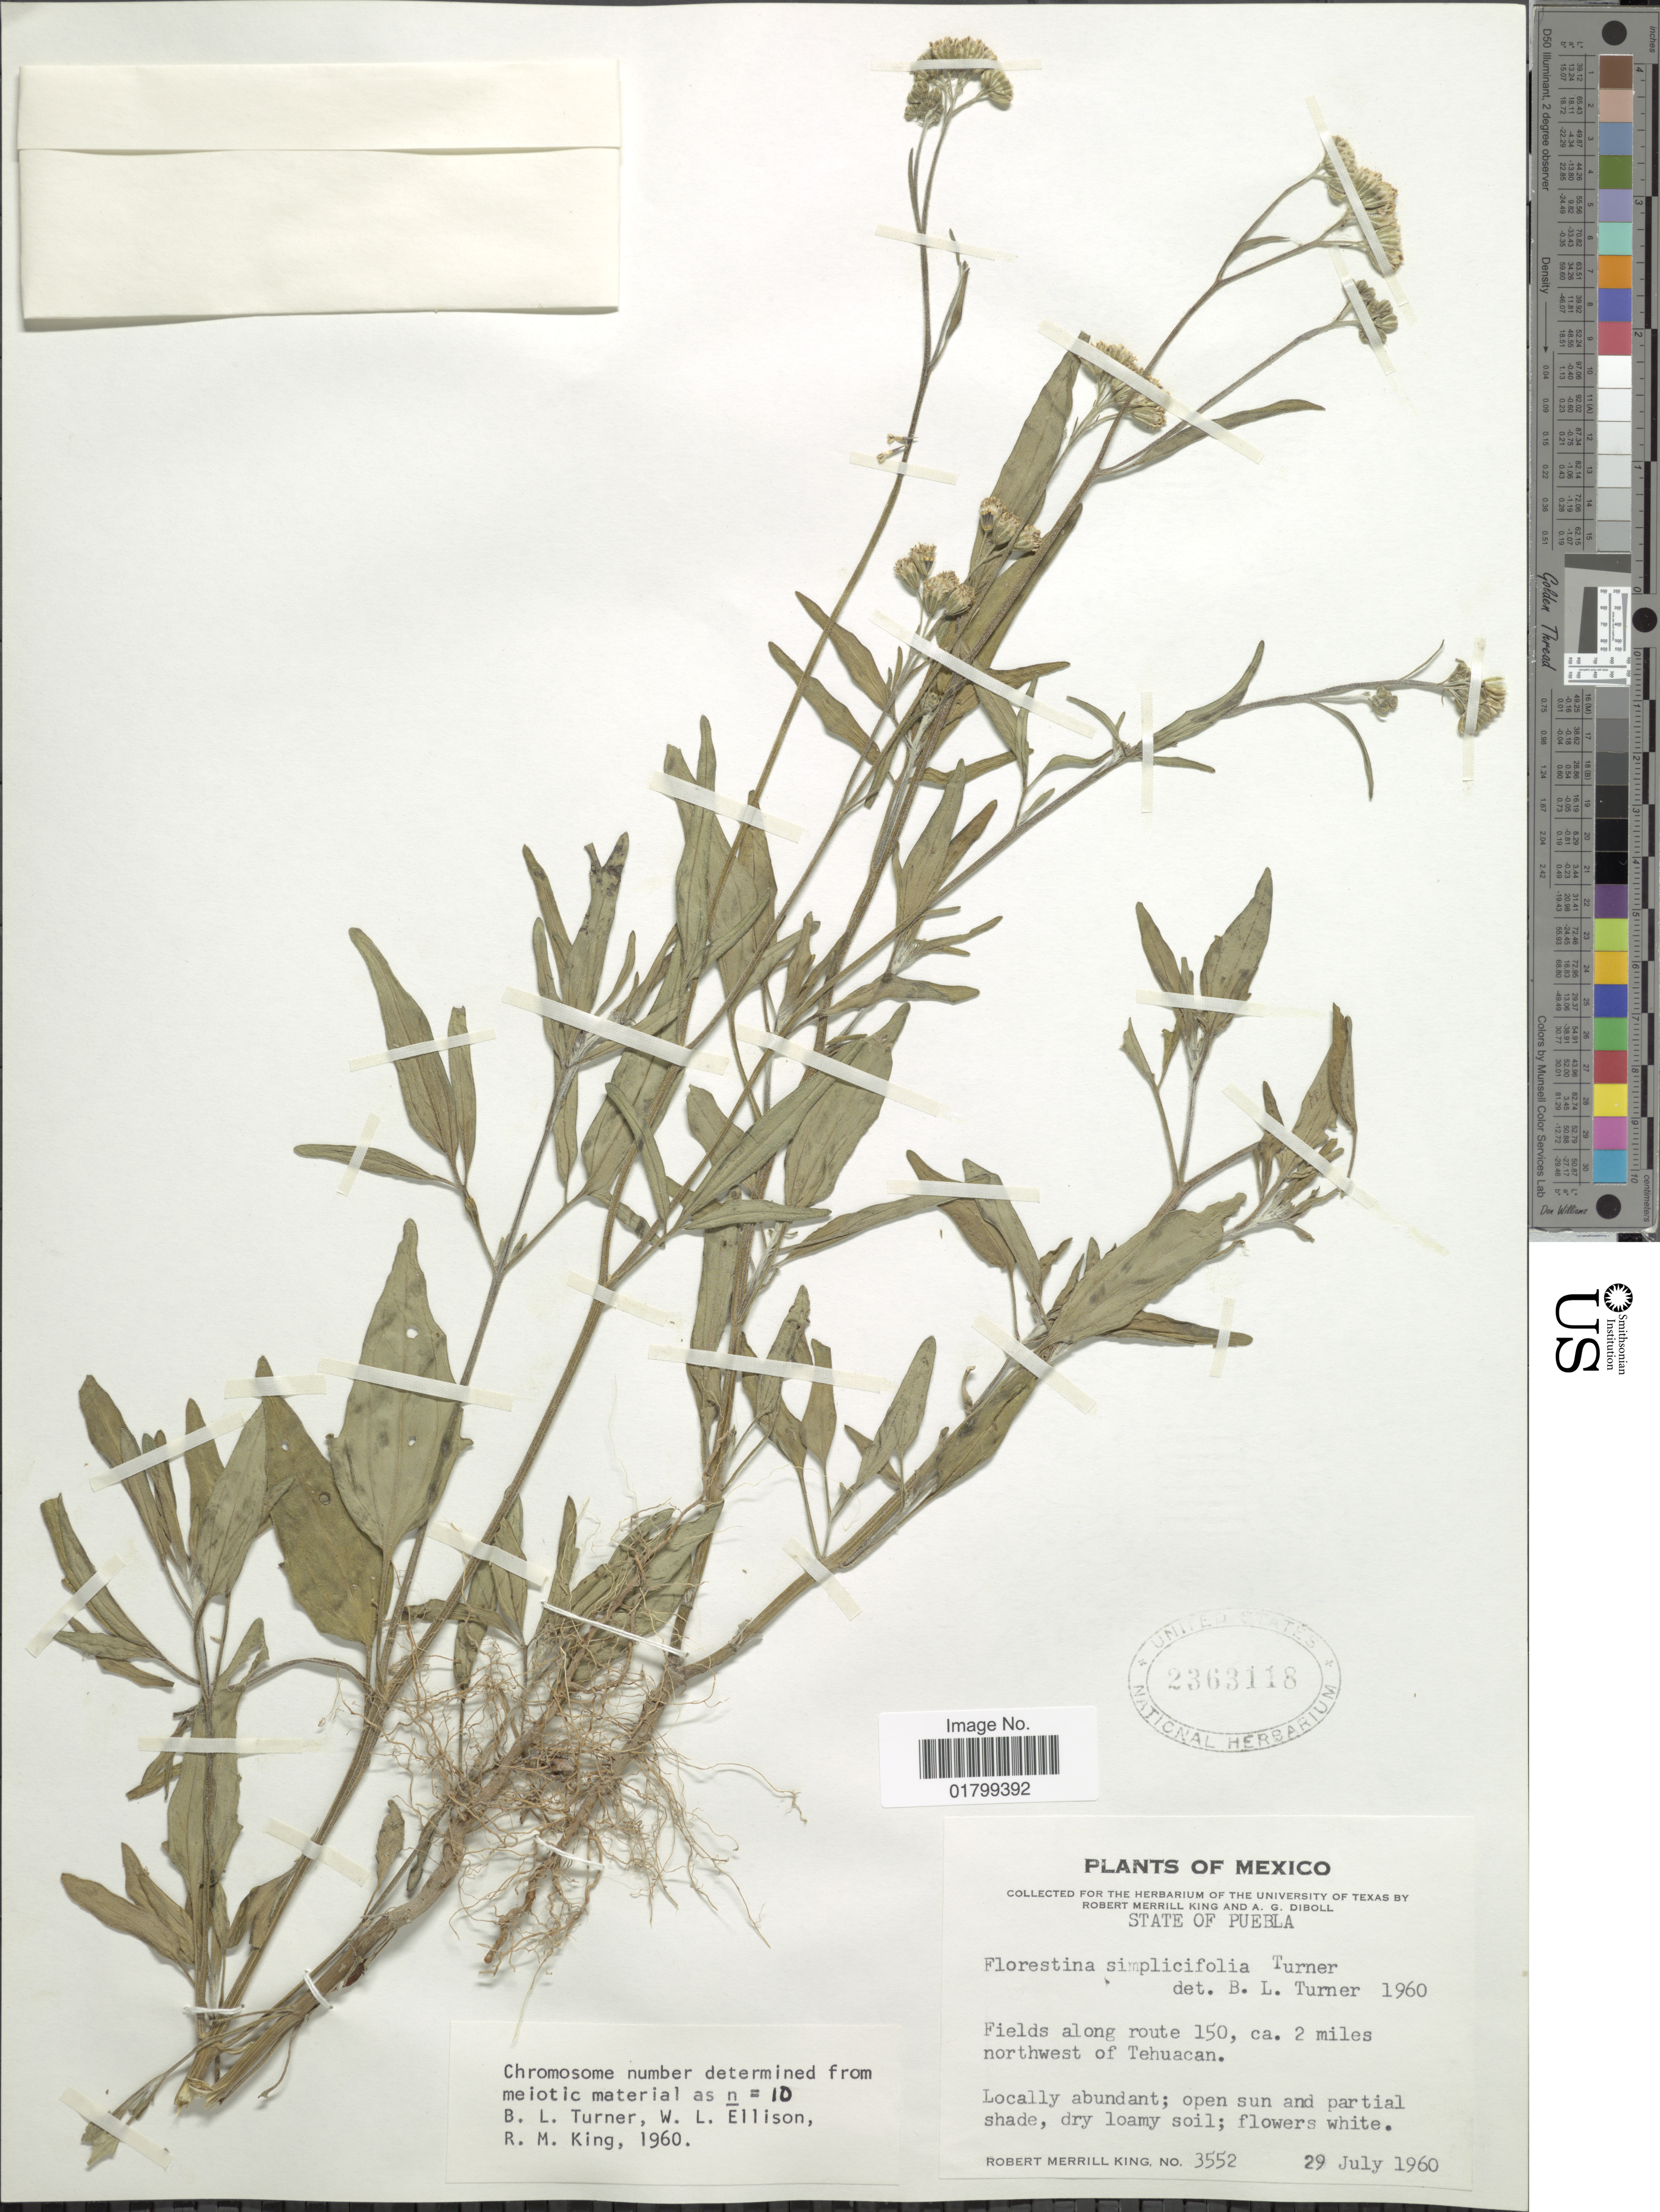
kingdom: Plantae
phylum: Tracheophyta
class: Magnoliopsida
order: Asterales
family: Asteraceae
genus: Florestina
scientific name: Florestina simplicifolia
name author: B.L. Turner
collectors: R. M. King & A. Diboll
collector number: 3552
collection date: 1960-07-29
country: Mexico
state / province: Puebla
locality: Fields along route 150, ca. 2 miles northwest of Tehuacan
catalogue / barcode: US 2363118